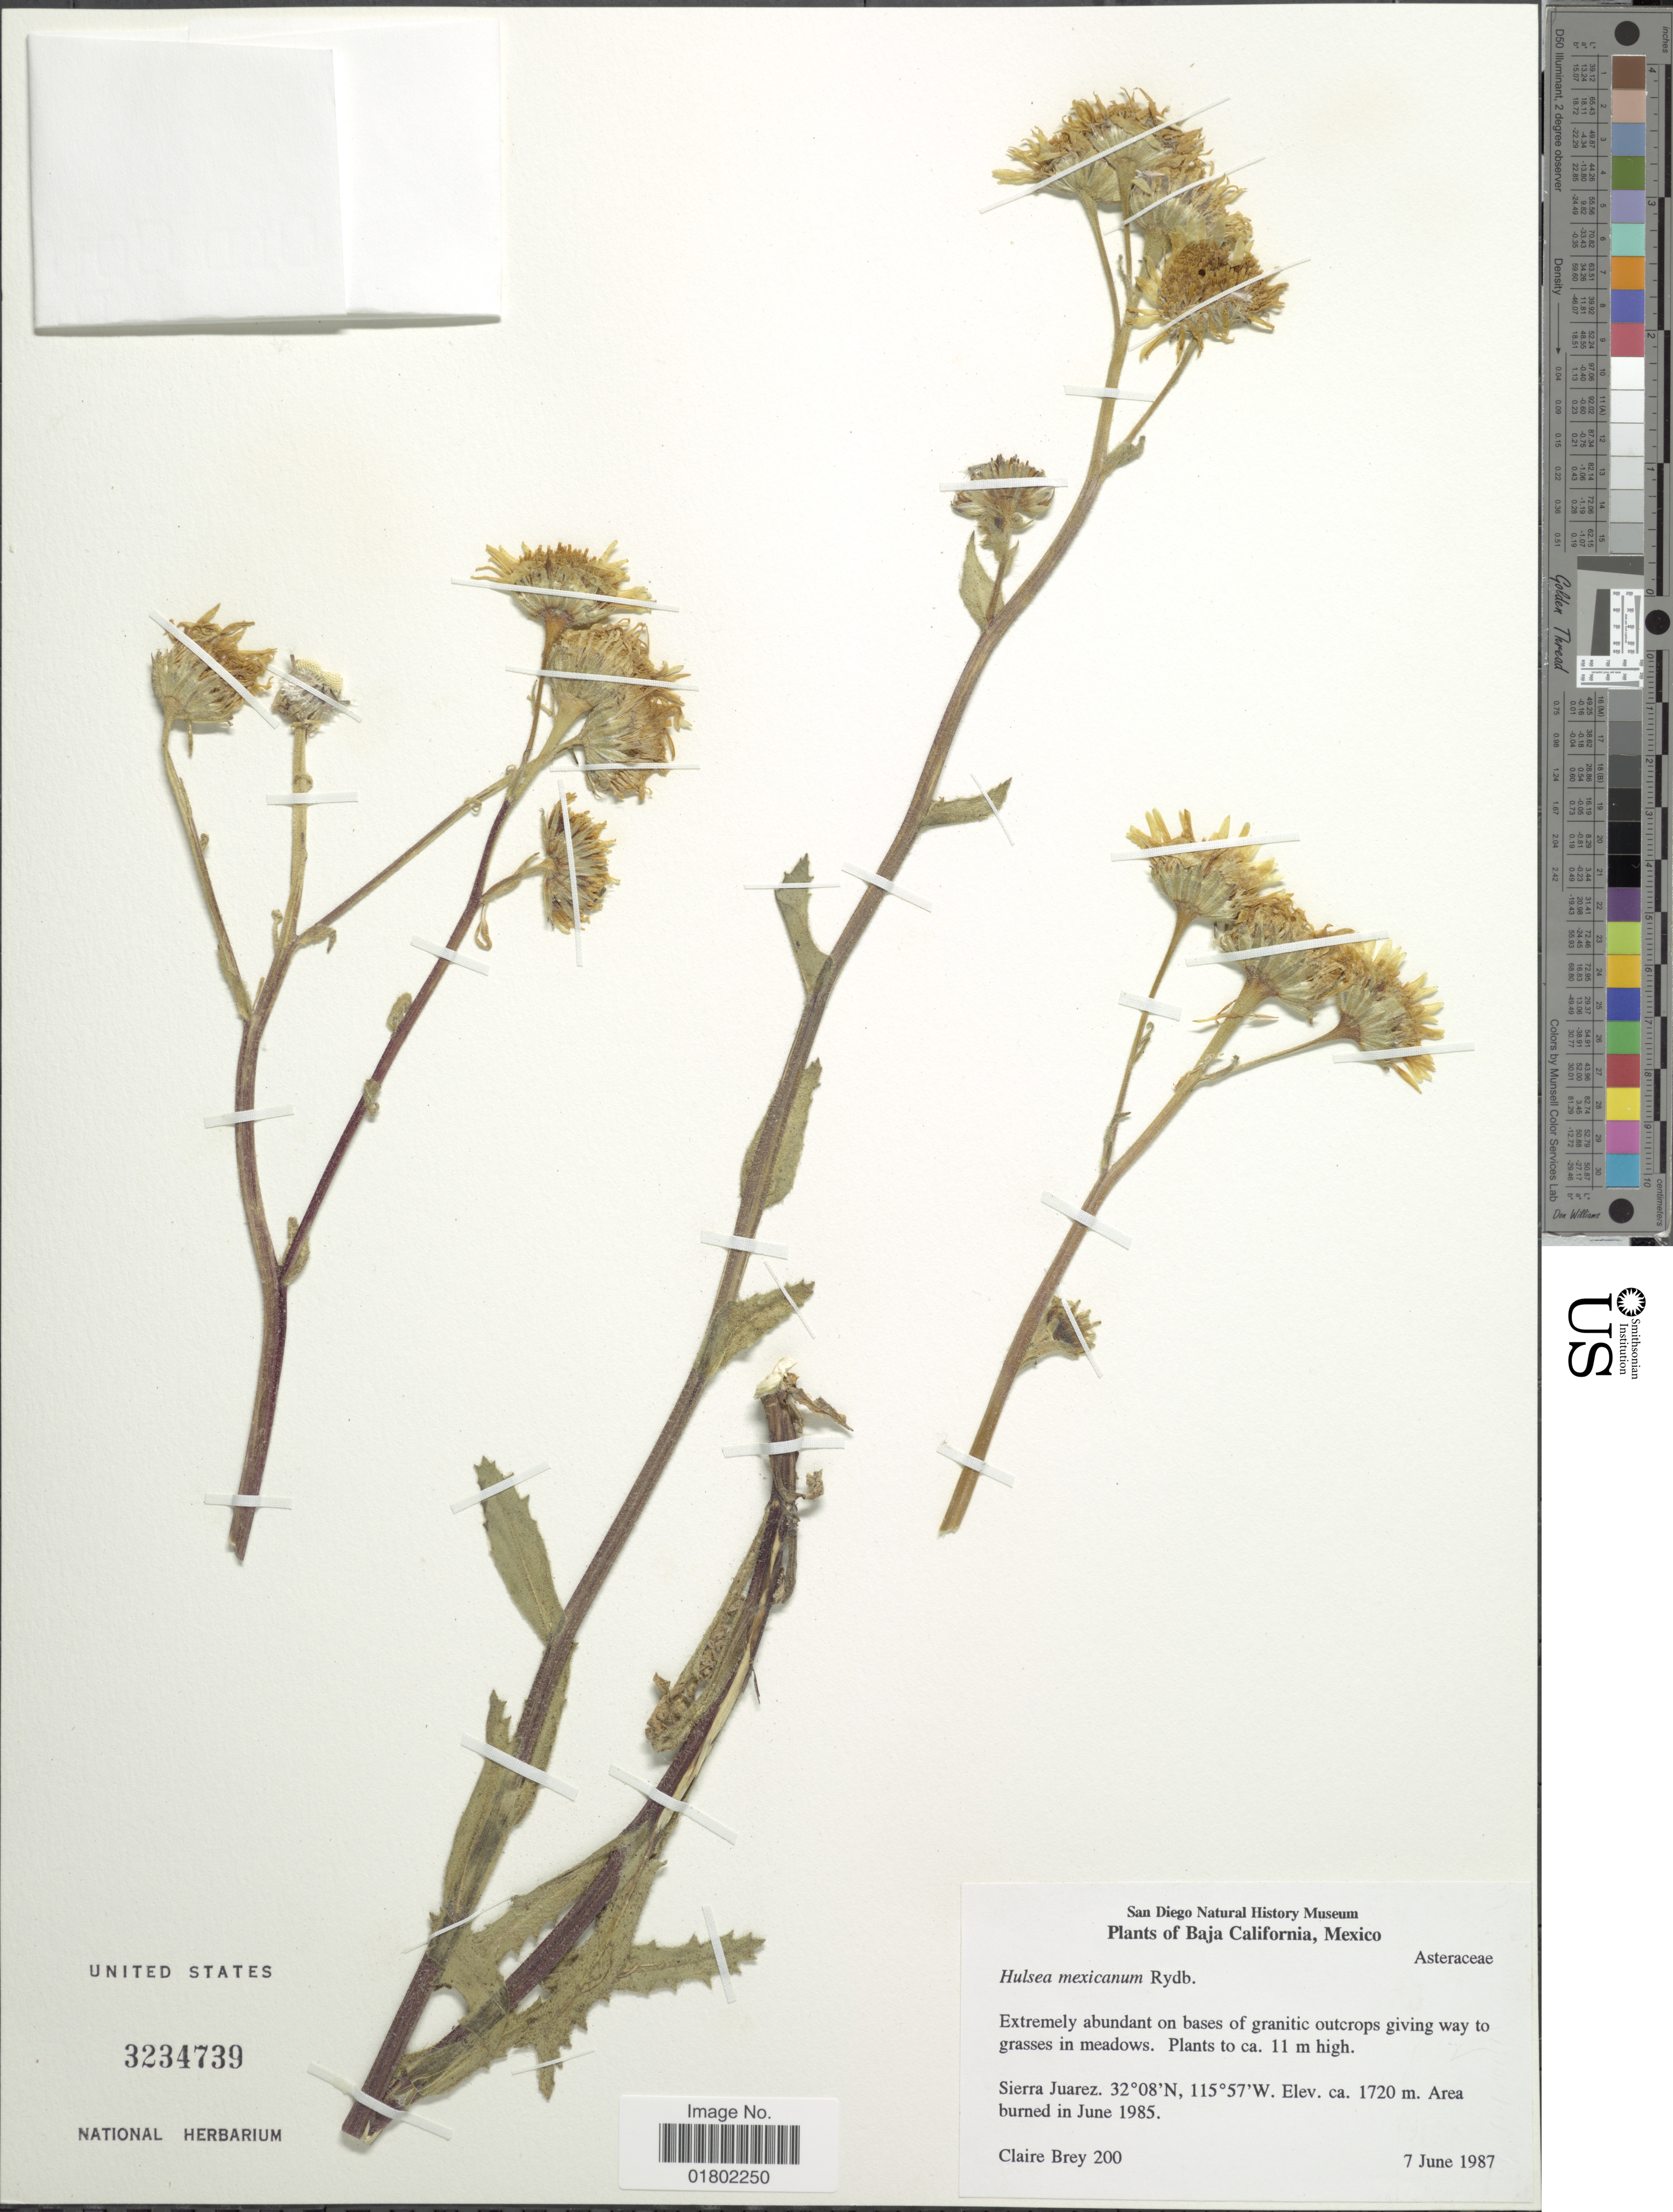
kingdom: Plantae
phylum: Tracheophyta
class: Magnoliopsida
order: Asterales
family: Asteraceae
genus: Hulsea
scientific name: Hulsea mexicana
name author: Rydb.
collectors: C. Brey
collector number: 200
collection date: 1987-06-07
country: Mexico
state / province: Baja California Norte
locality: Sierra Juarez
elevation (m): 1720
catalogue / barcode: US 3234739